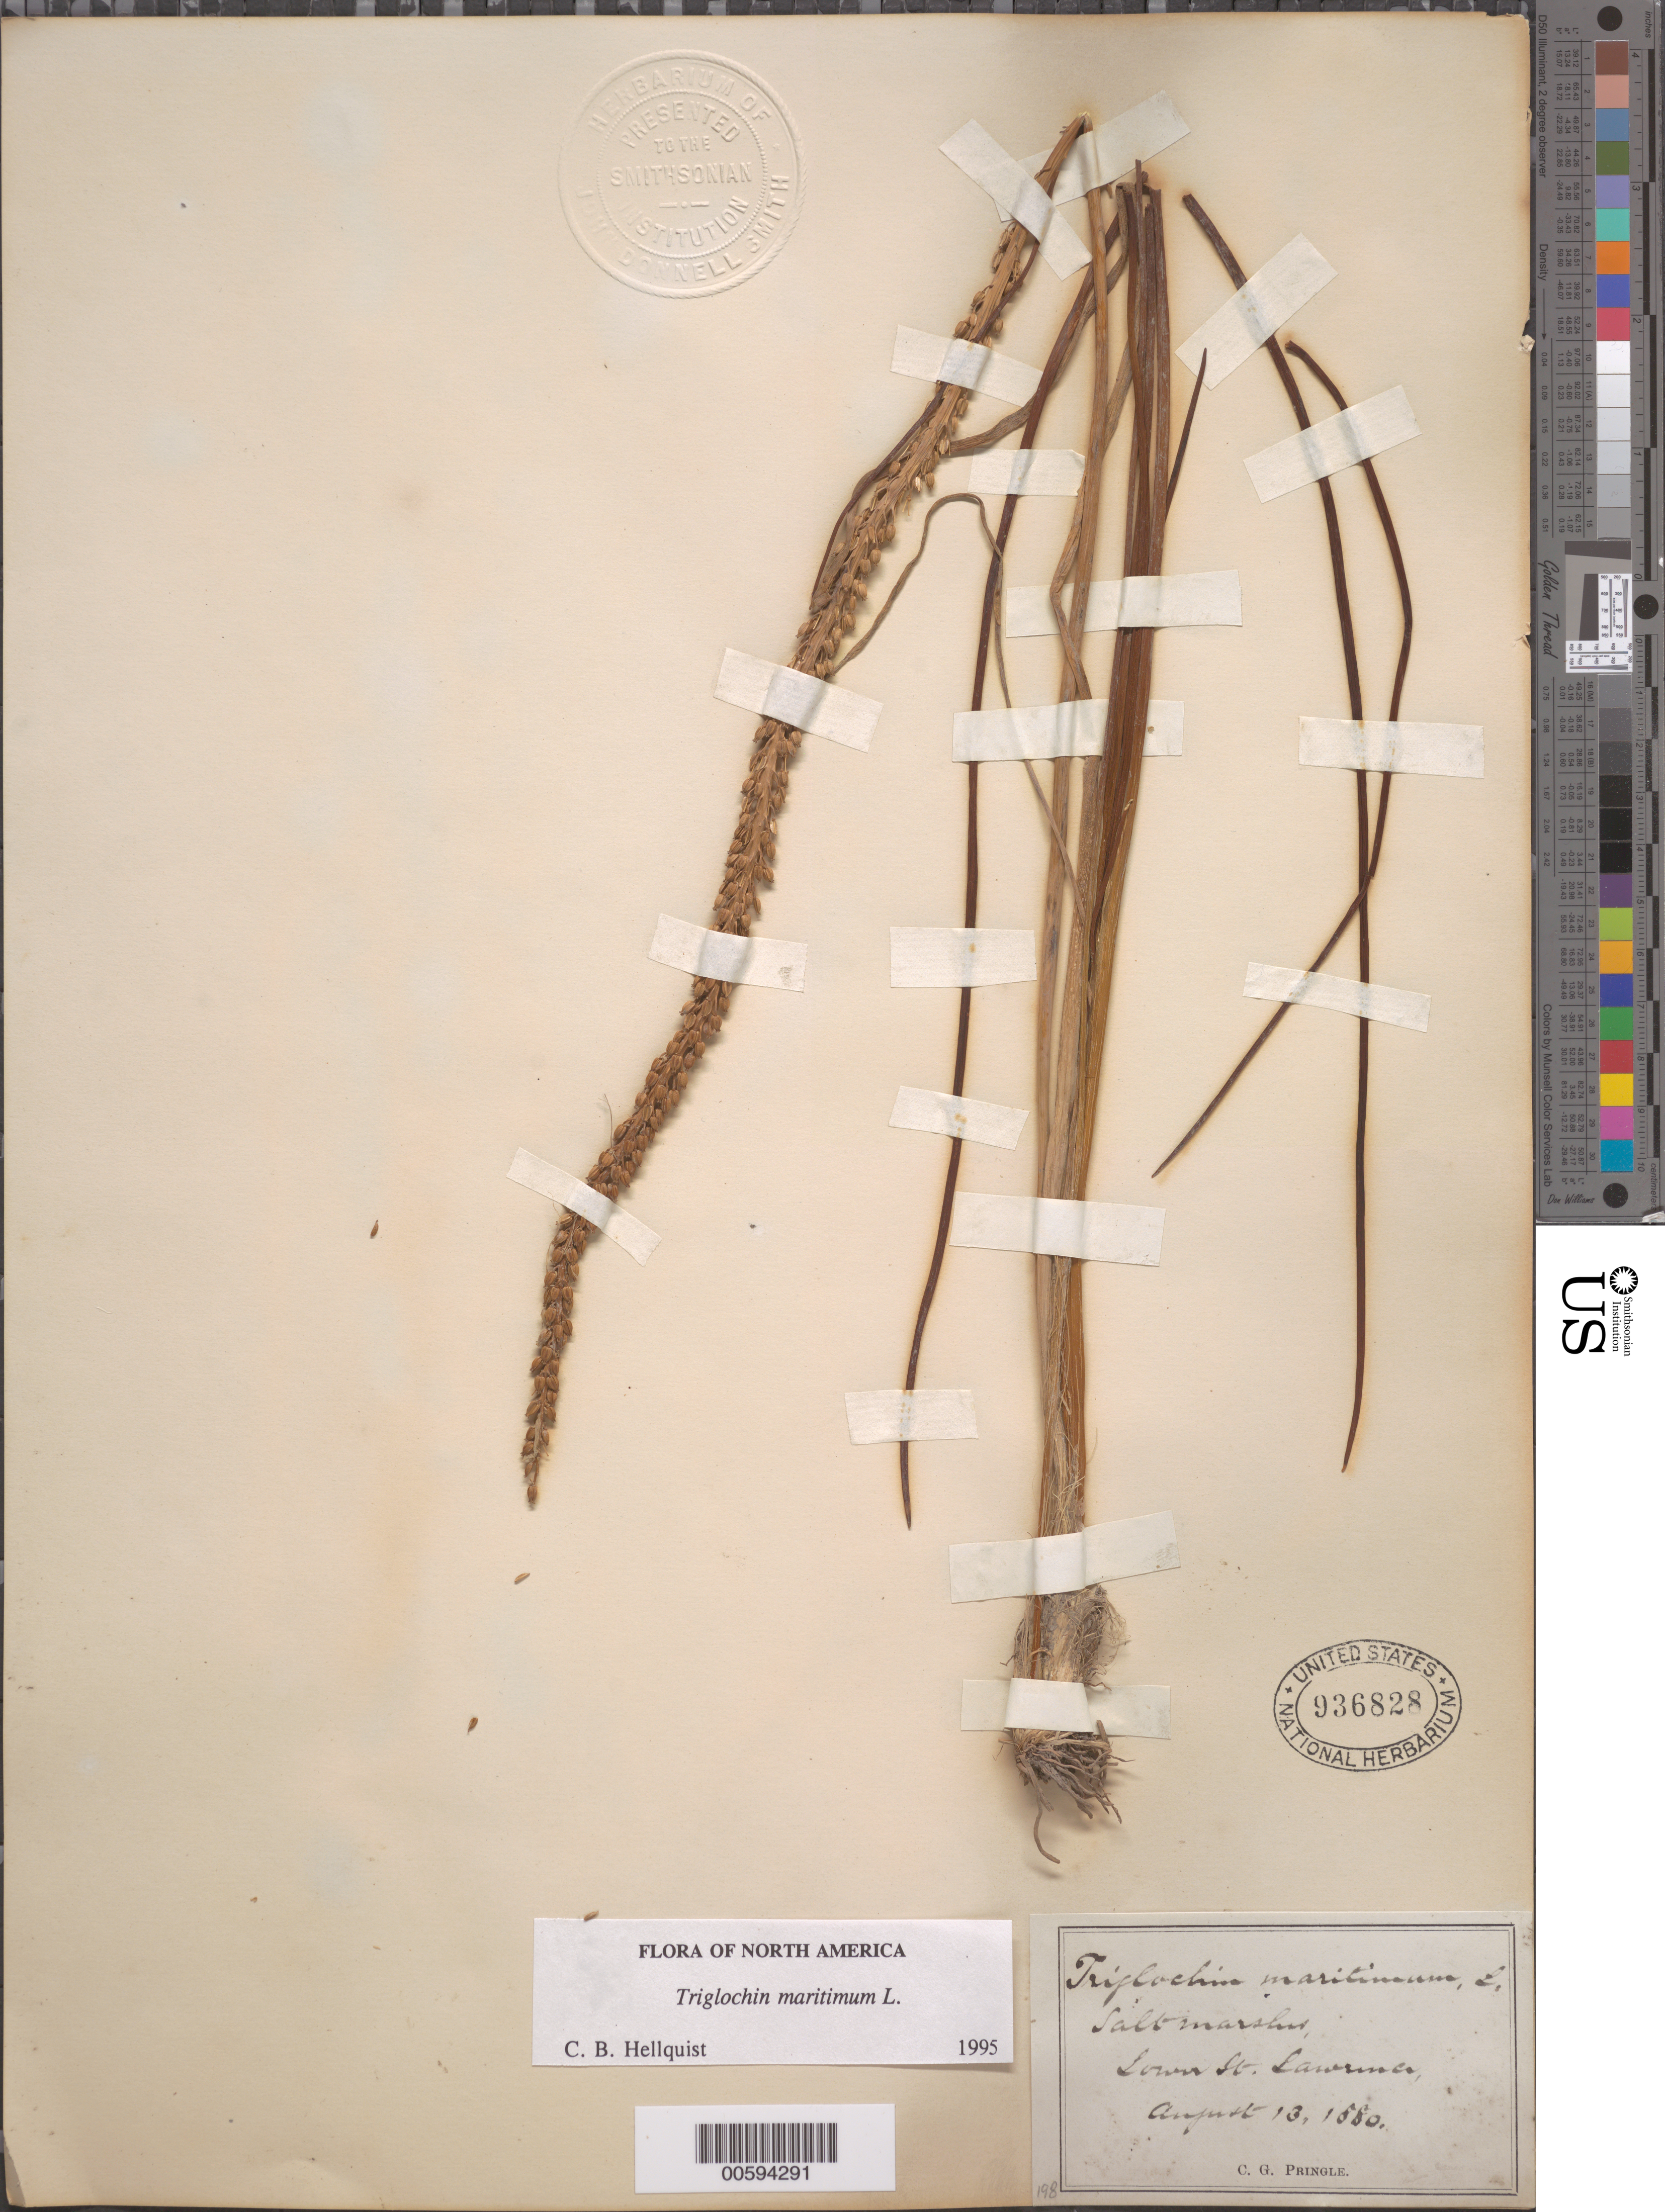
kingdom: Plantae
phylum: Tracheophyta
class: Liliopsida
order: Alismatales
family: Juncaginaceae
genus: Triglochin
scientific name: Triglochin maritima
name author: L.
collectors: C. G. Pringle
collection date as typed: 13 Aug 1880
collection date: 1880-08-13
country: United States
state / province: New York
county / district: St. Lawrence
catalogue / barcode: US 936828